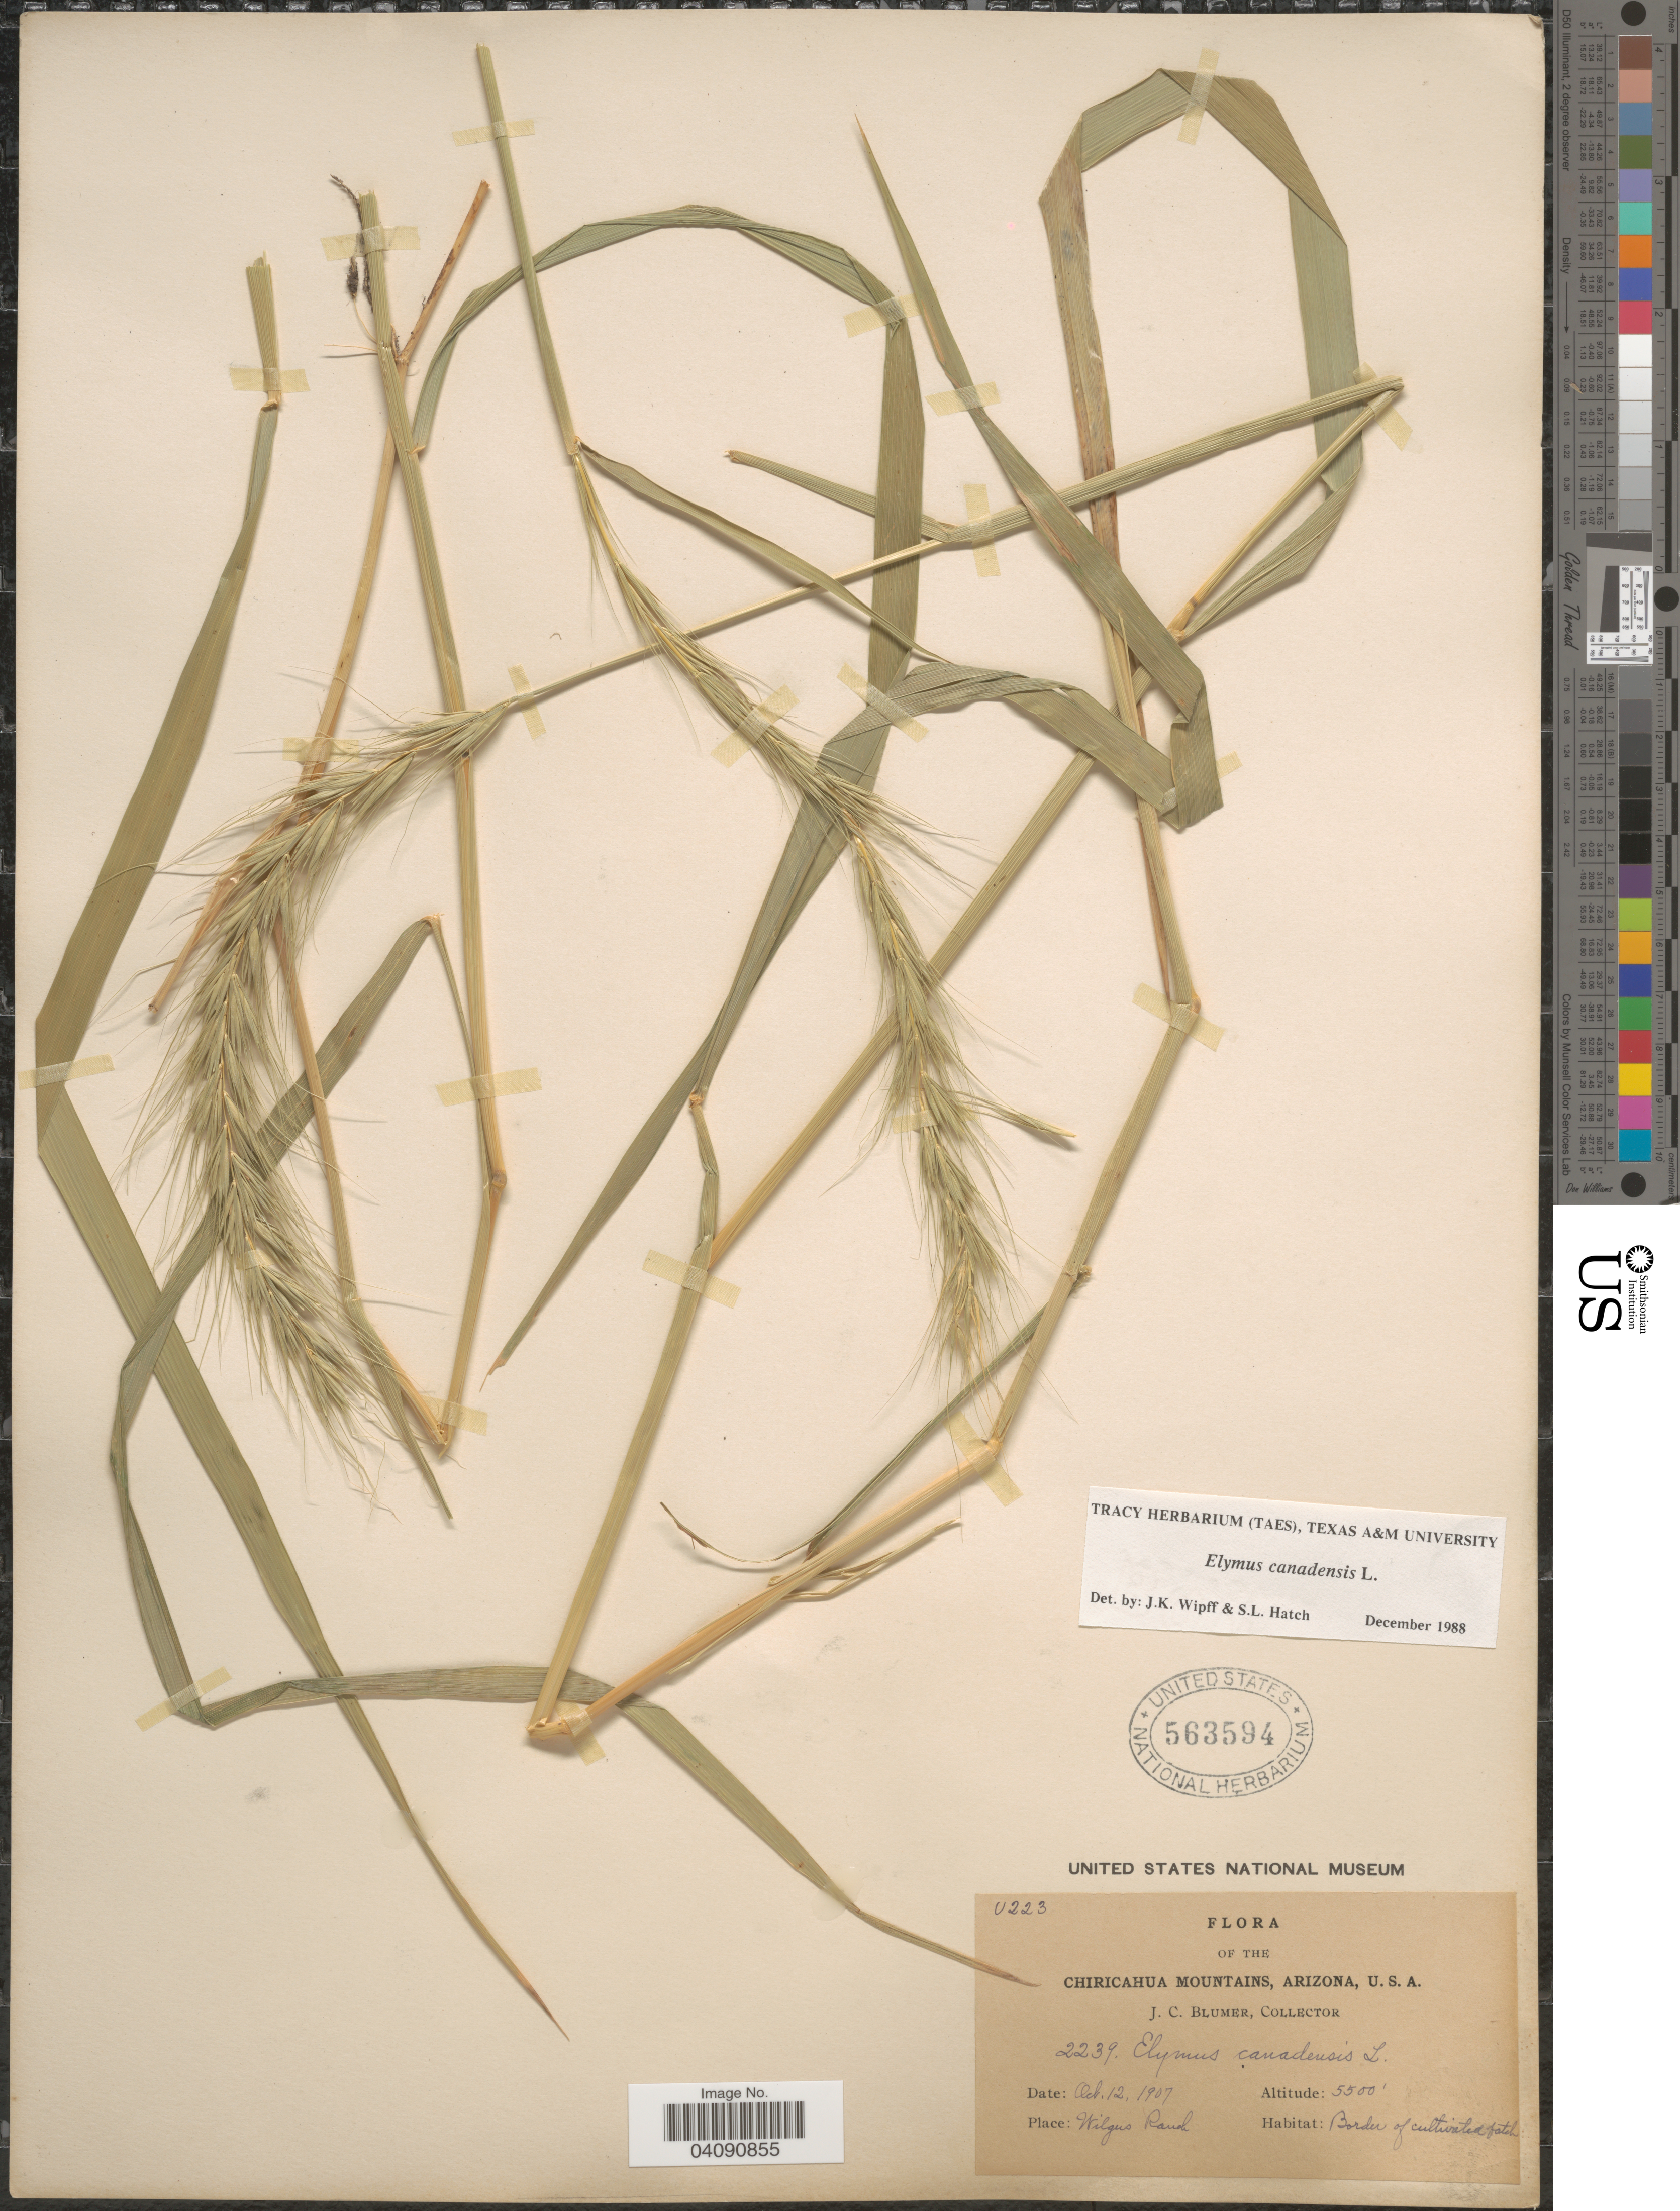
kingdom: Plantae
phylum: Tracheophyta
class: Liliopsida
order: Poales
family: Poaceae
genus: Elymus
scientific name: Elymus canadensis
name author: L.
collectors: J. C. Blumer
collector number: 2239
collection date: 1907-10-12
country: United States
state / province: Arizona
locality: The Chiricahua Mountains. Wilgus Ranch. Border of cultivated patch.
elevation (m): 1676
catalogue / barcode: US 565394